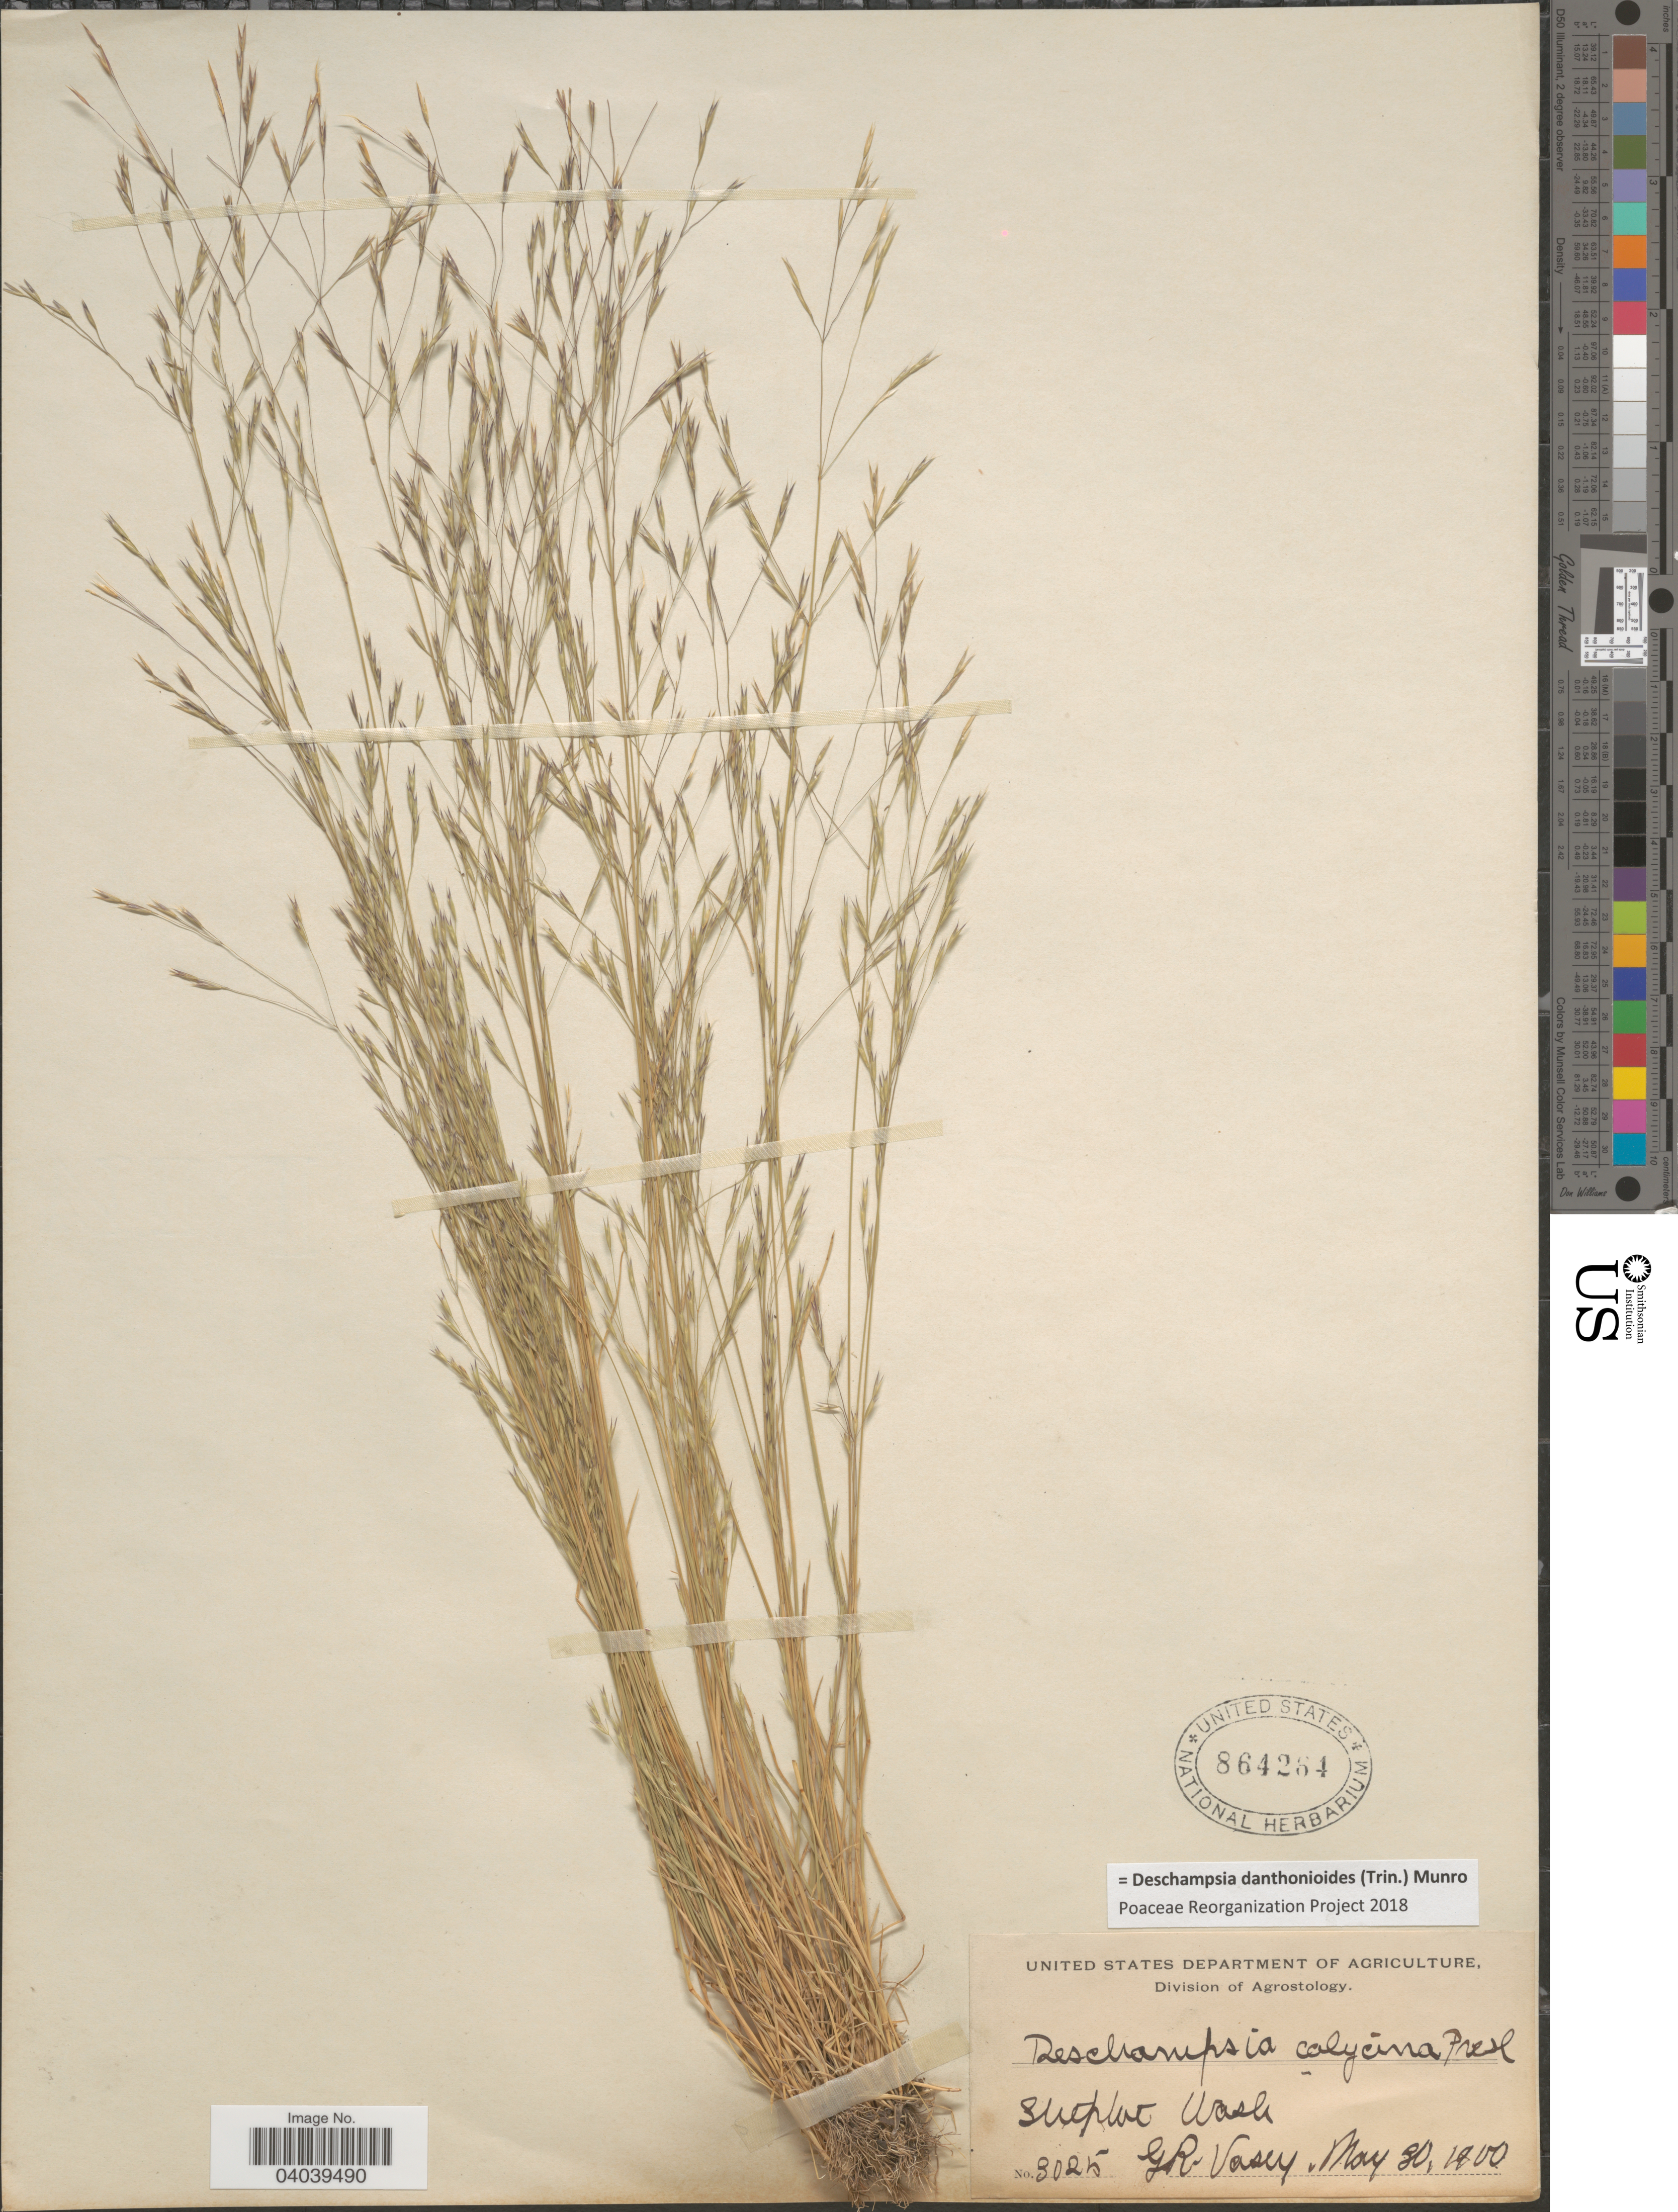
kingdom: Plantae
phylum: Tracheophyta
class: Liliopsida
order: Poales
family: Poaceae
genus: Deschampsia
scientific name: Deschampsia danthonioides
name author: (Trin.) Munro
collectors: G. R. Vasey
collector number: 3025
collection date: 1900-05-30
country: United States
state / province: Washington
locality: Sulphur.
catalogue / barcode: US 864264